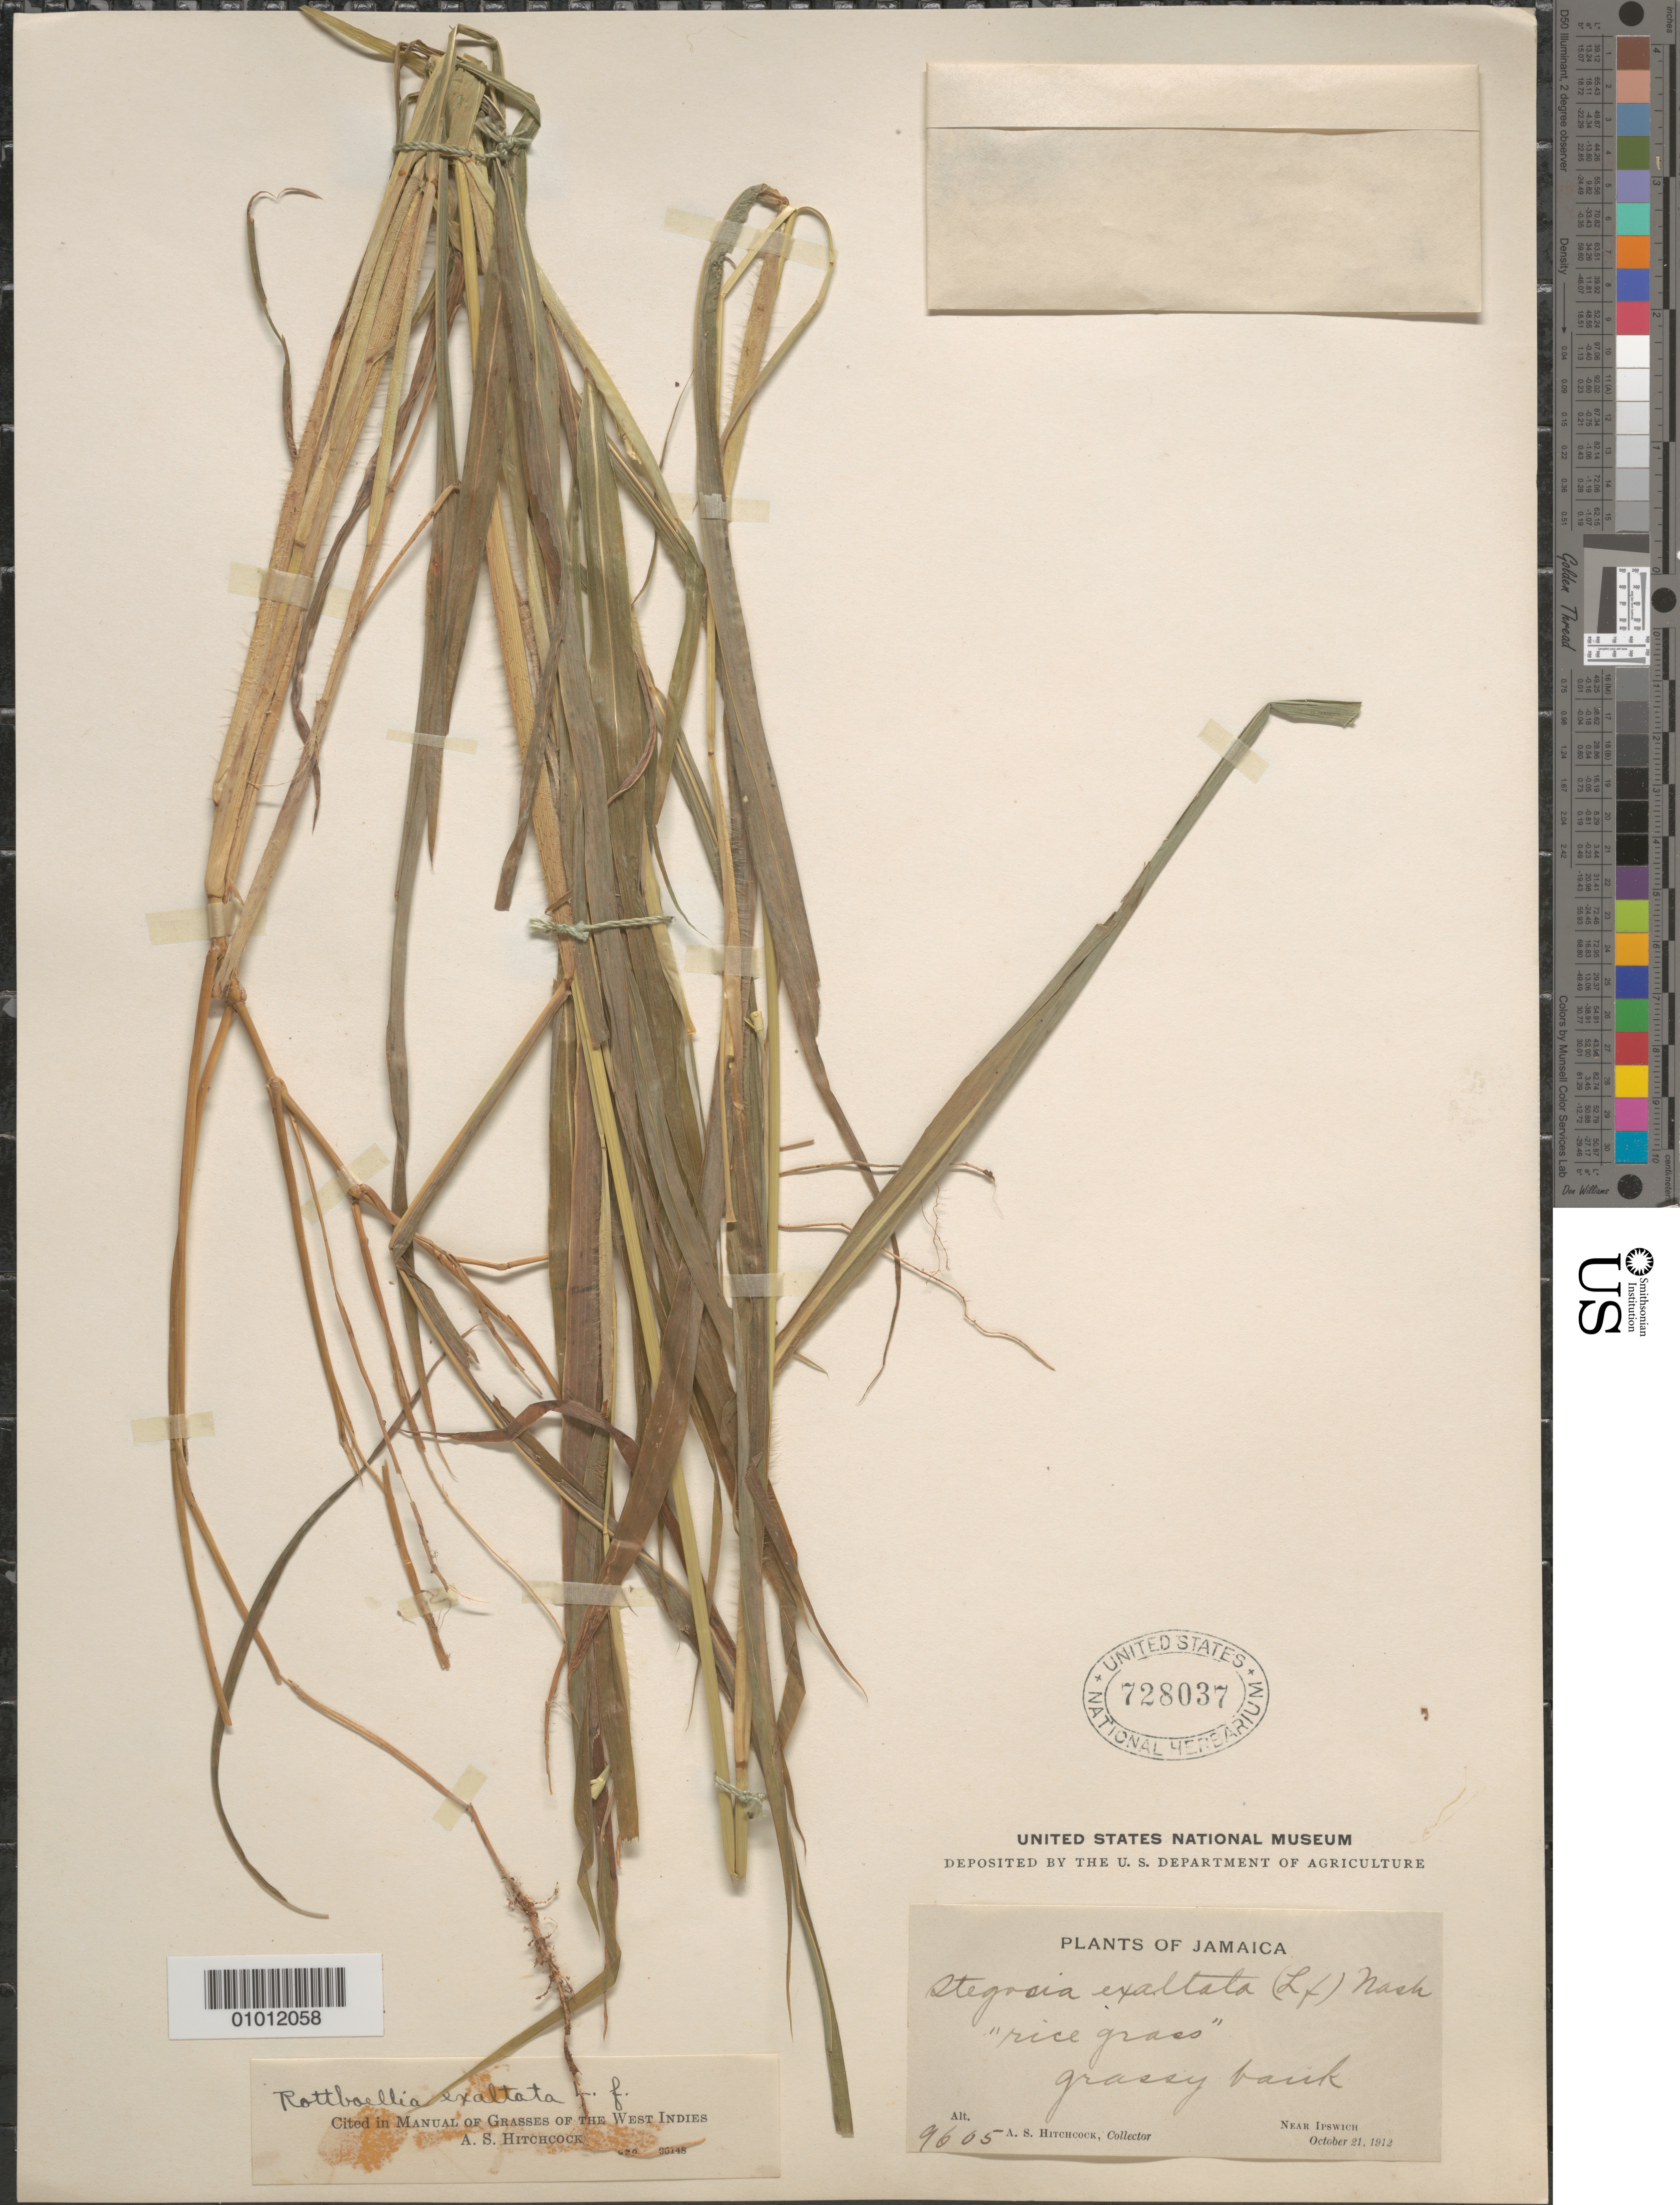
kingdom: Plantae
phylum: Tracheophyta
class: Liliopsida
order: Poales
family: Poaceae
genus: Rottboellia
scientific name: Rottboellia cochinchinensis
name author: (Lour.) Clayton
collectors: A. S. Hitchcock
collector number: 9605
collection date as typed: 21 Oct 1912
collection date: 1912-10-21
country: Jamaica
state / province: Saint Elizabeth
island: Jamaica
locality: Near Ipswich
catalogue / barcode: US 728037